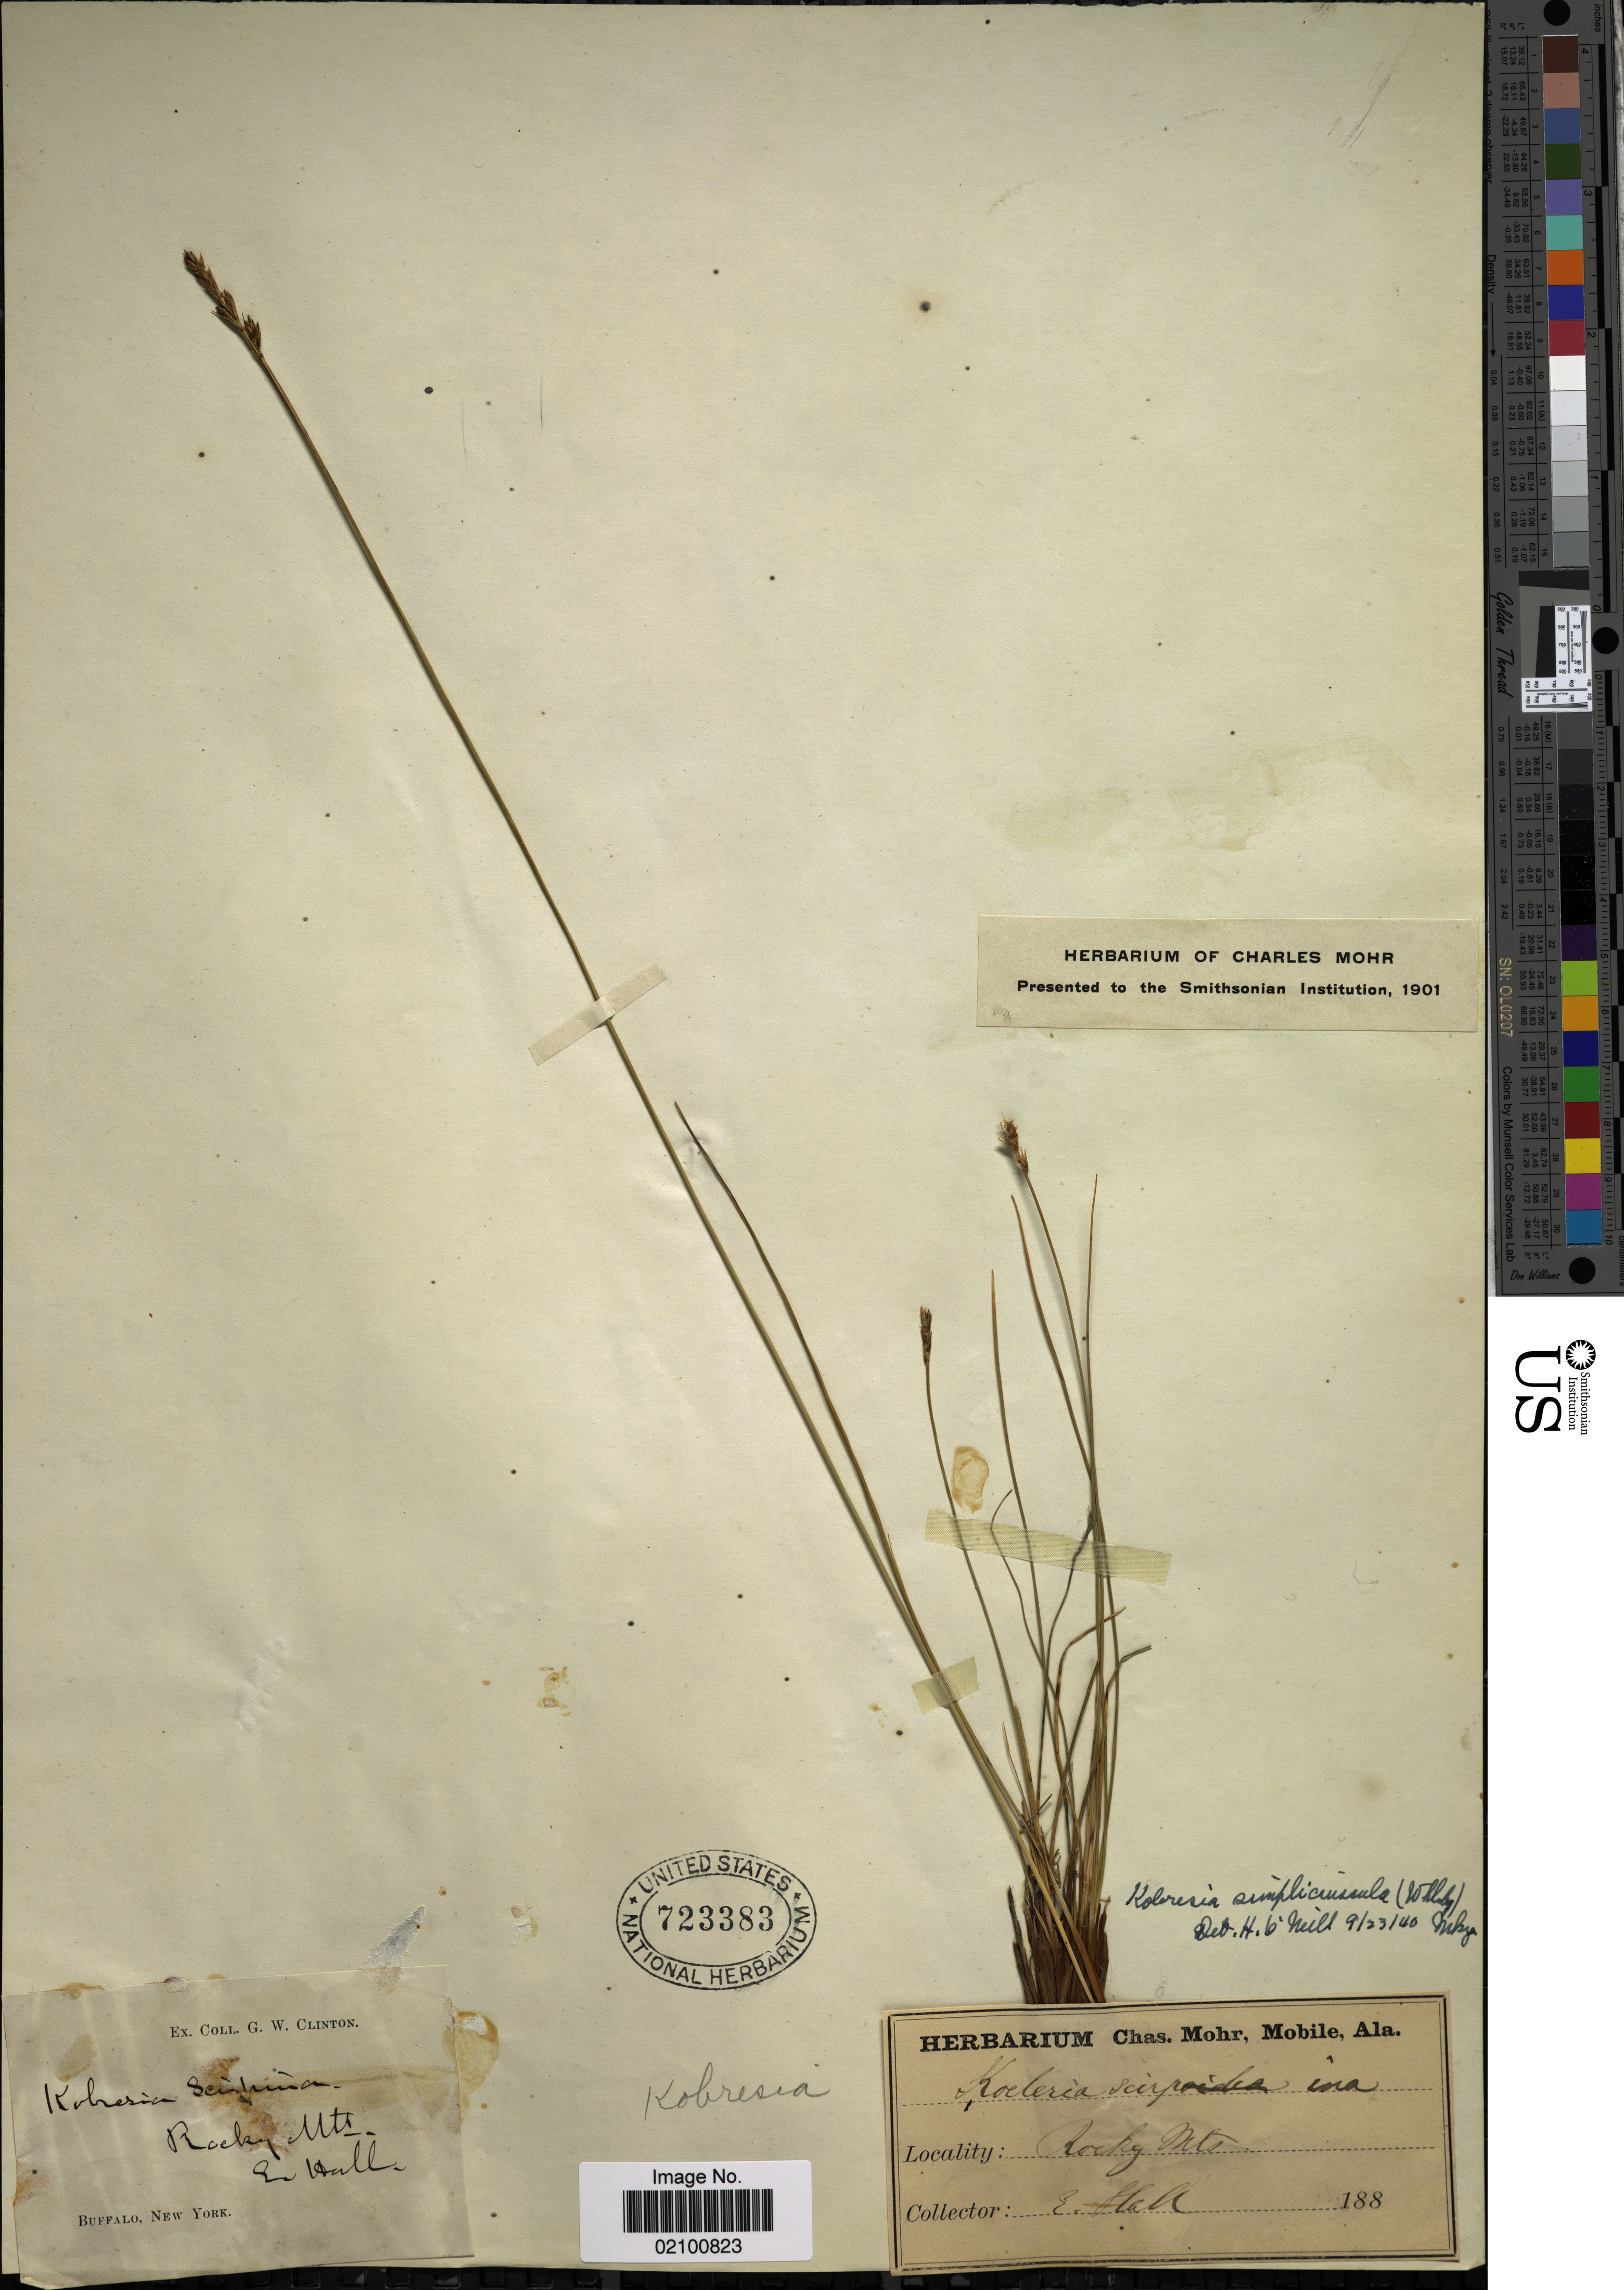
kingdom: Plantae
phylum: Tracheophyta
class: Liliopsida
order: Poales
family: Cyperaceae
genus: Carex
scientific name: Carex simpliciuscula subsp. simpliciuscula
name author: Wahlenb.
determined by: Strong, M. T., (US), Smithsonian Institution - National Museum of Natural History (UNITED STATES)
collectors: E. Hall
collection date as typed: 188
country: United States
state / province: Colorado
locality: Rocky Mts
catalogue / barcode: US 723383